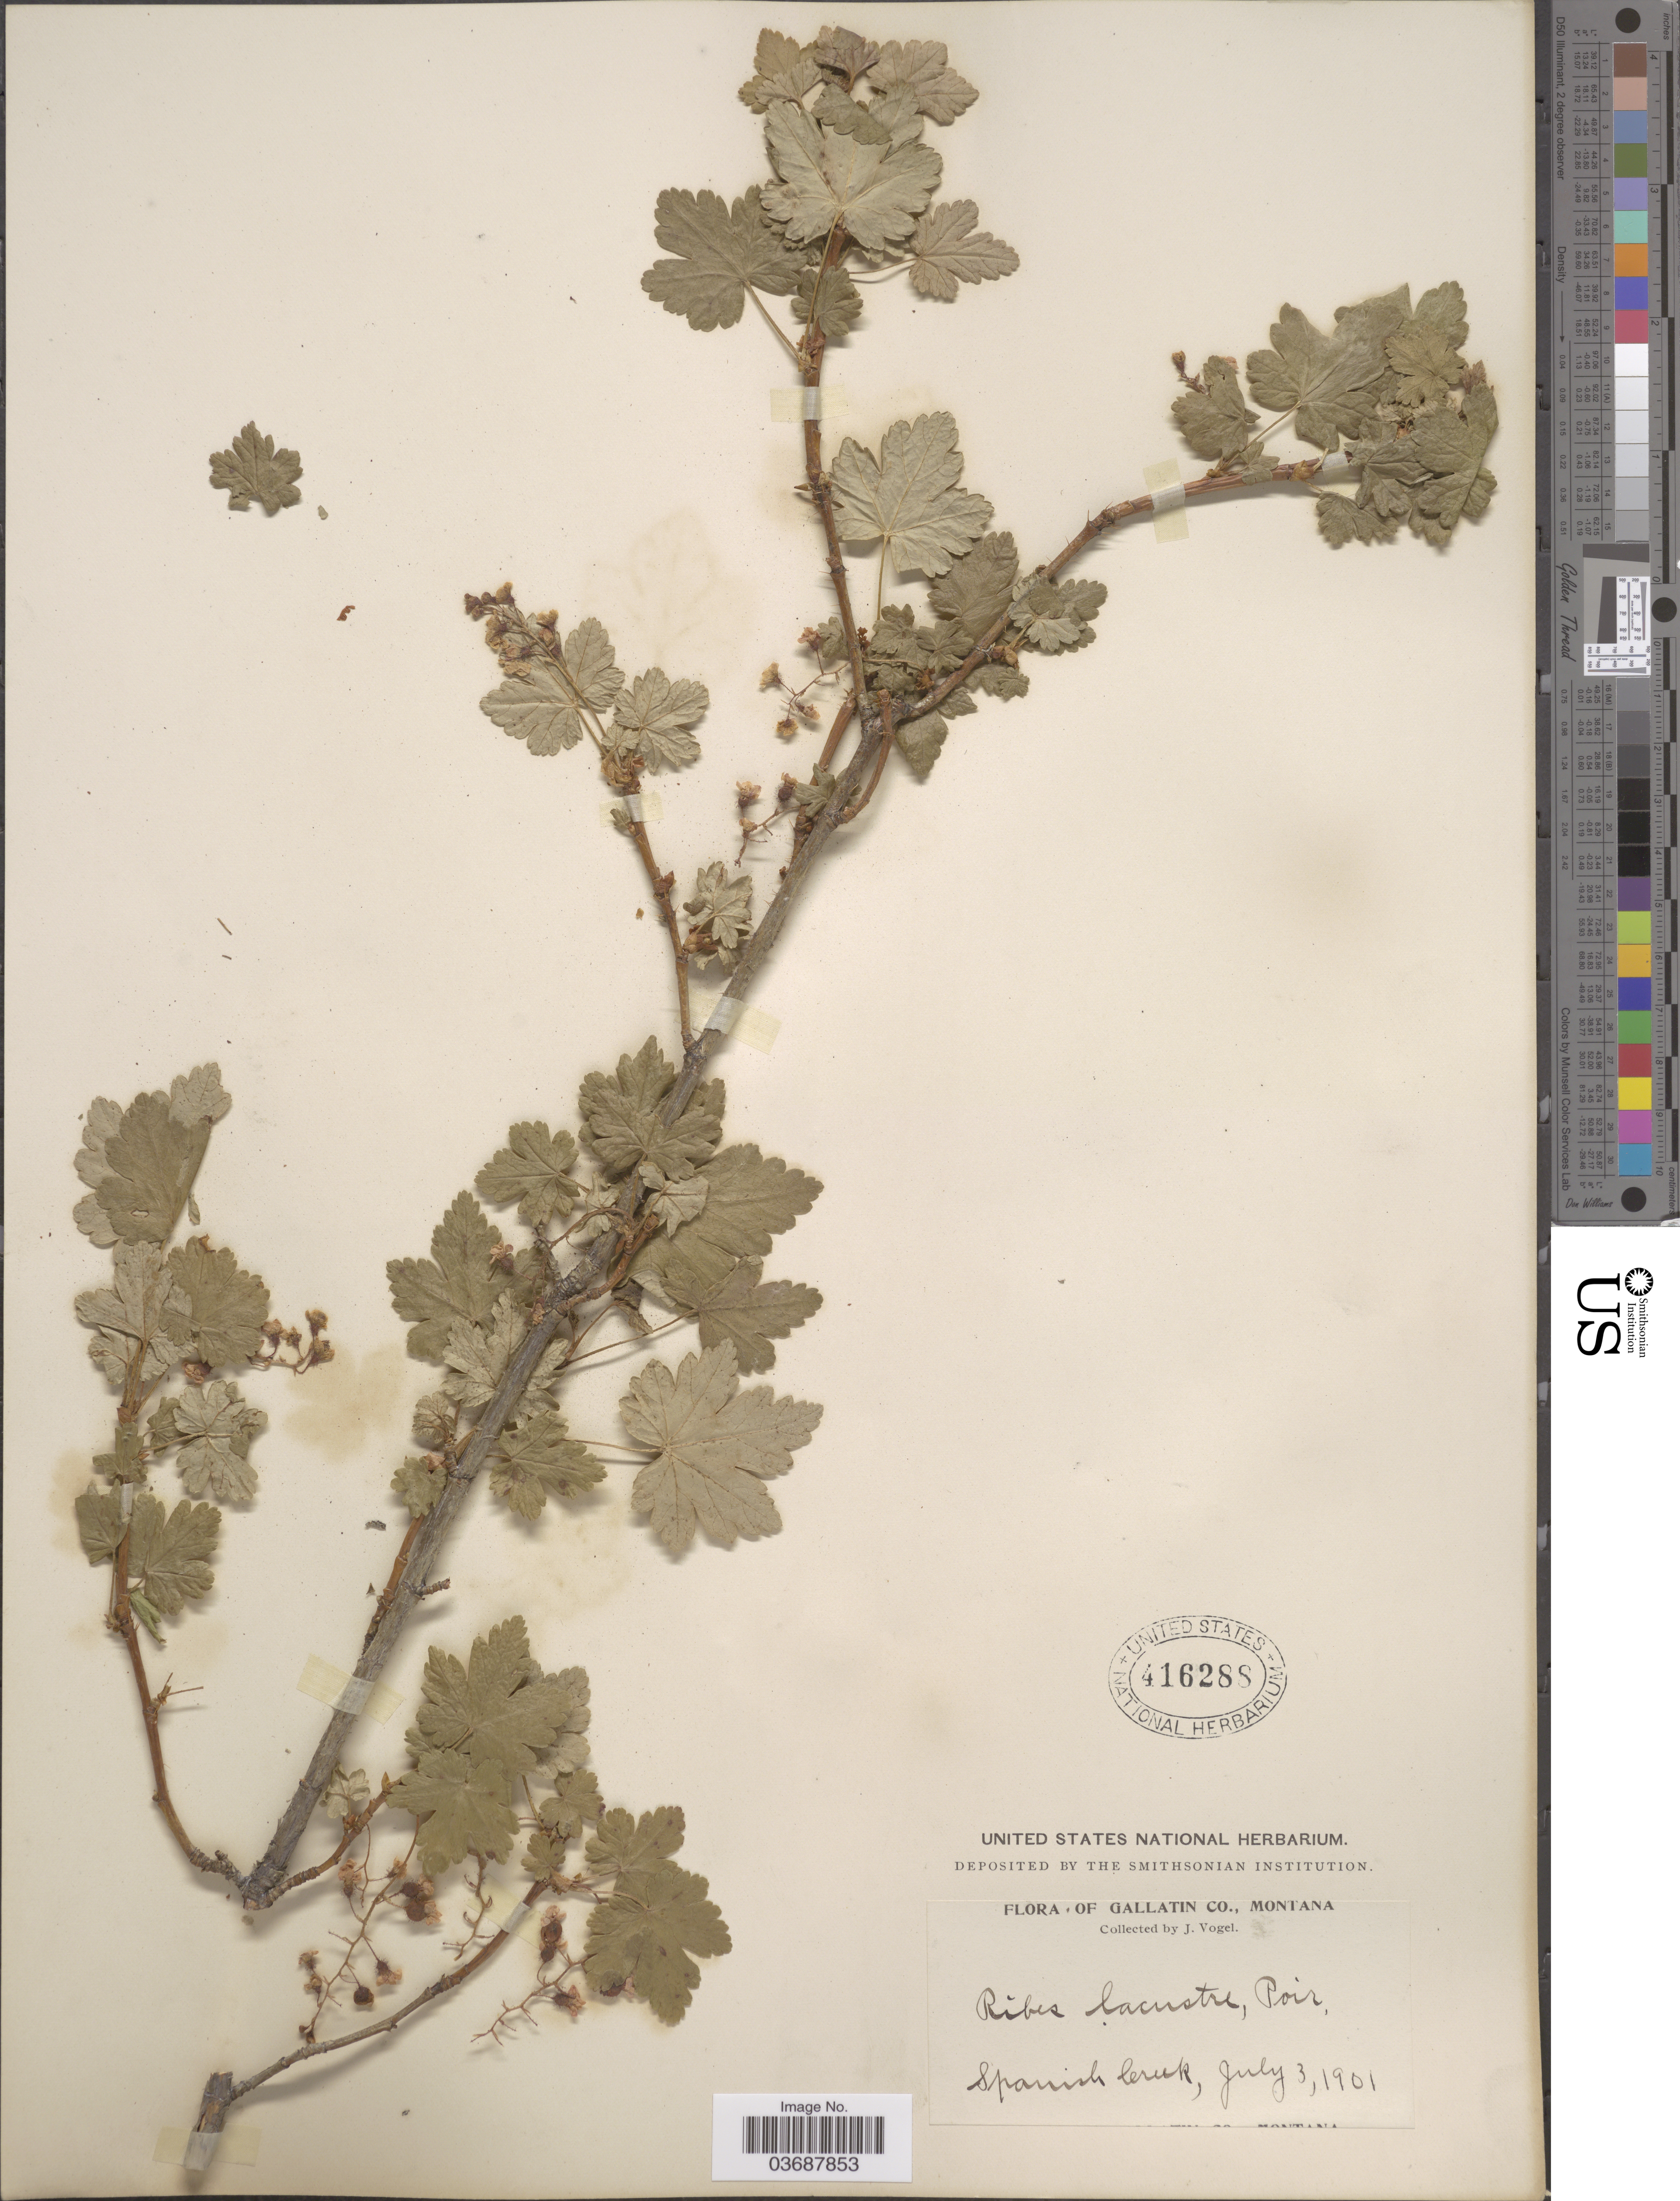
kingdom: Plantae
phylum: Tracheophyta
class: Magnoliopsida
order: Saxifragales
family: Grossulariaceae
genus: Ribes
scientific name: Ribes lacustre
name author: (Pers.) Poir.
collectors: J. Vogel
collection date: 1901-07-03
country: United States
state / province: Montana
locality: Gallatin Co. Spanish Creek.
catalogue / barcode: US 416288